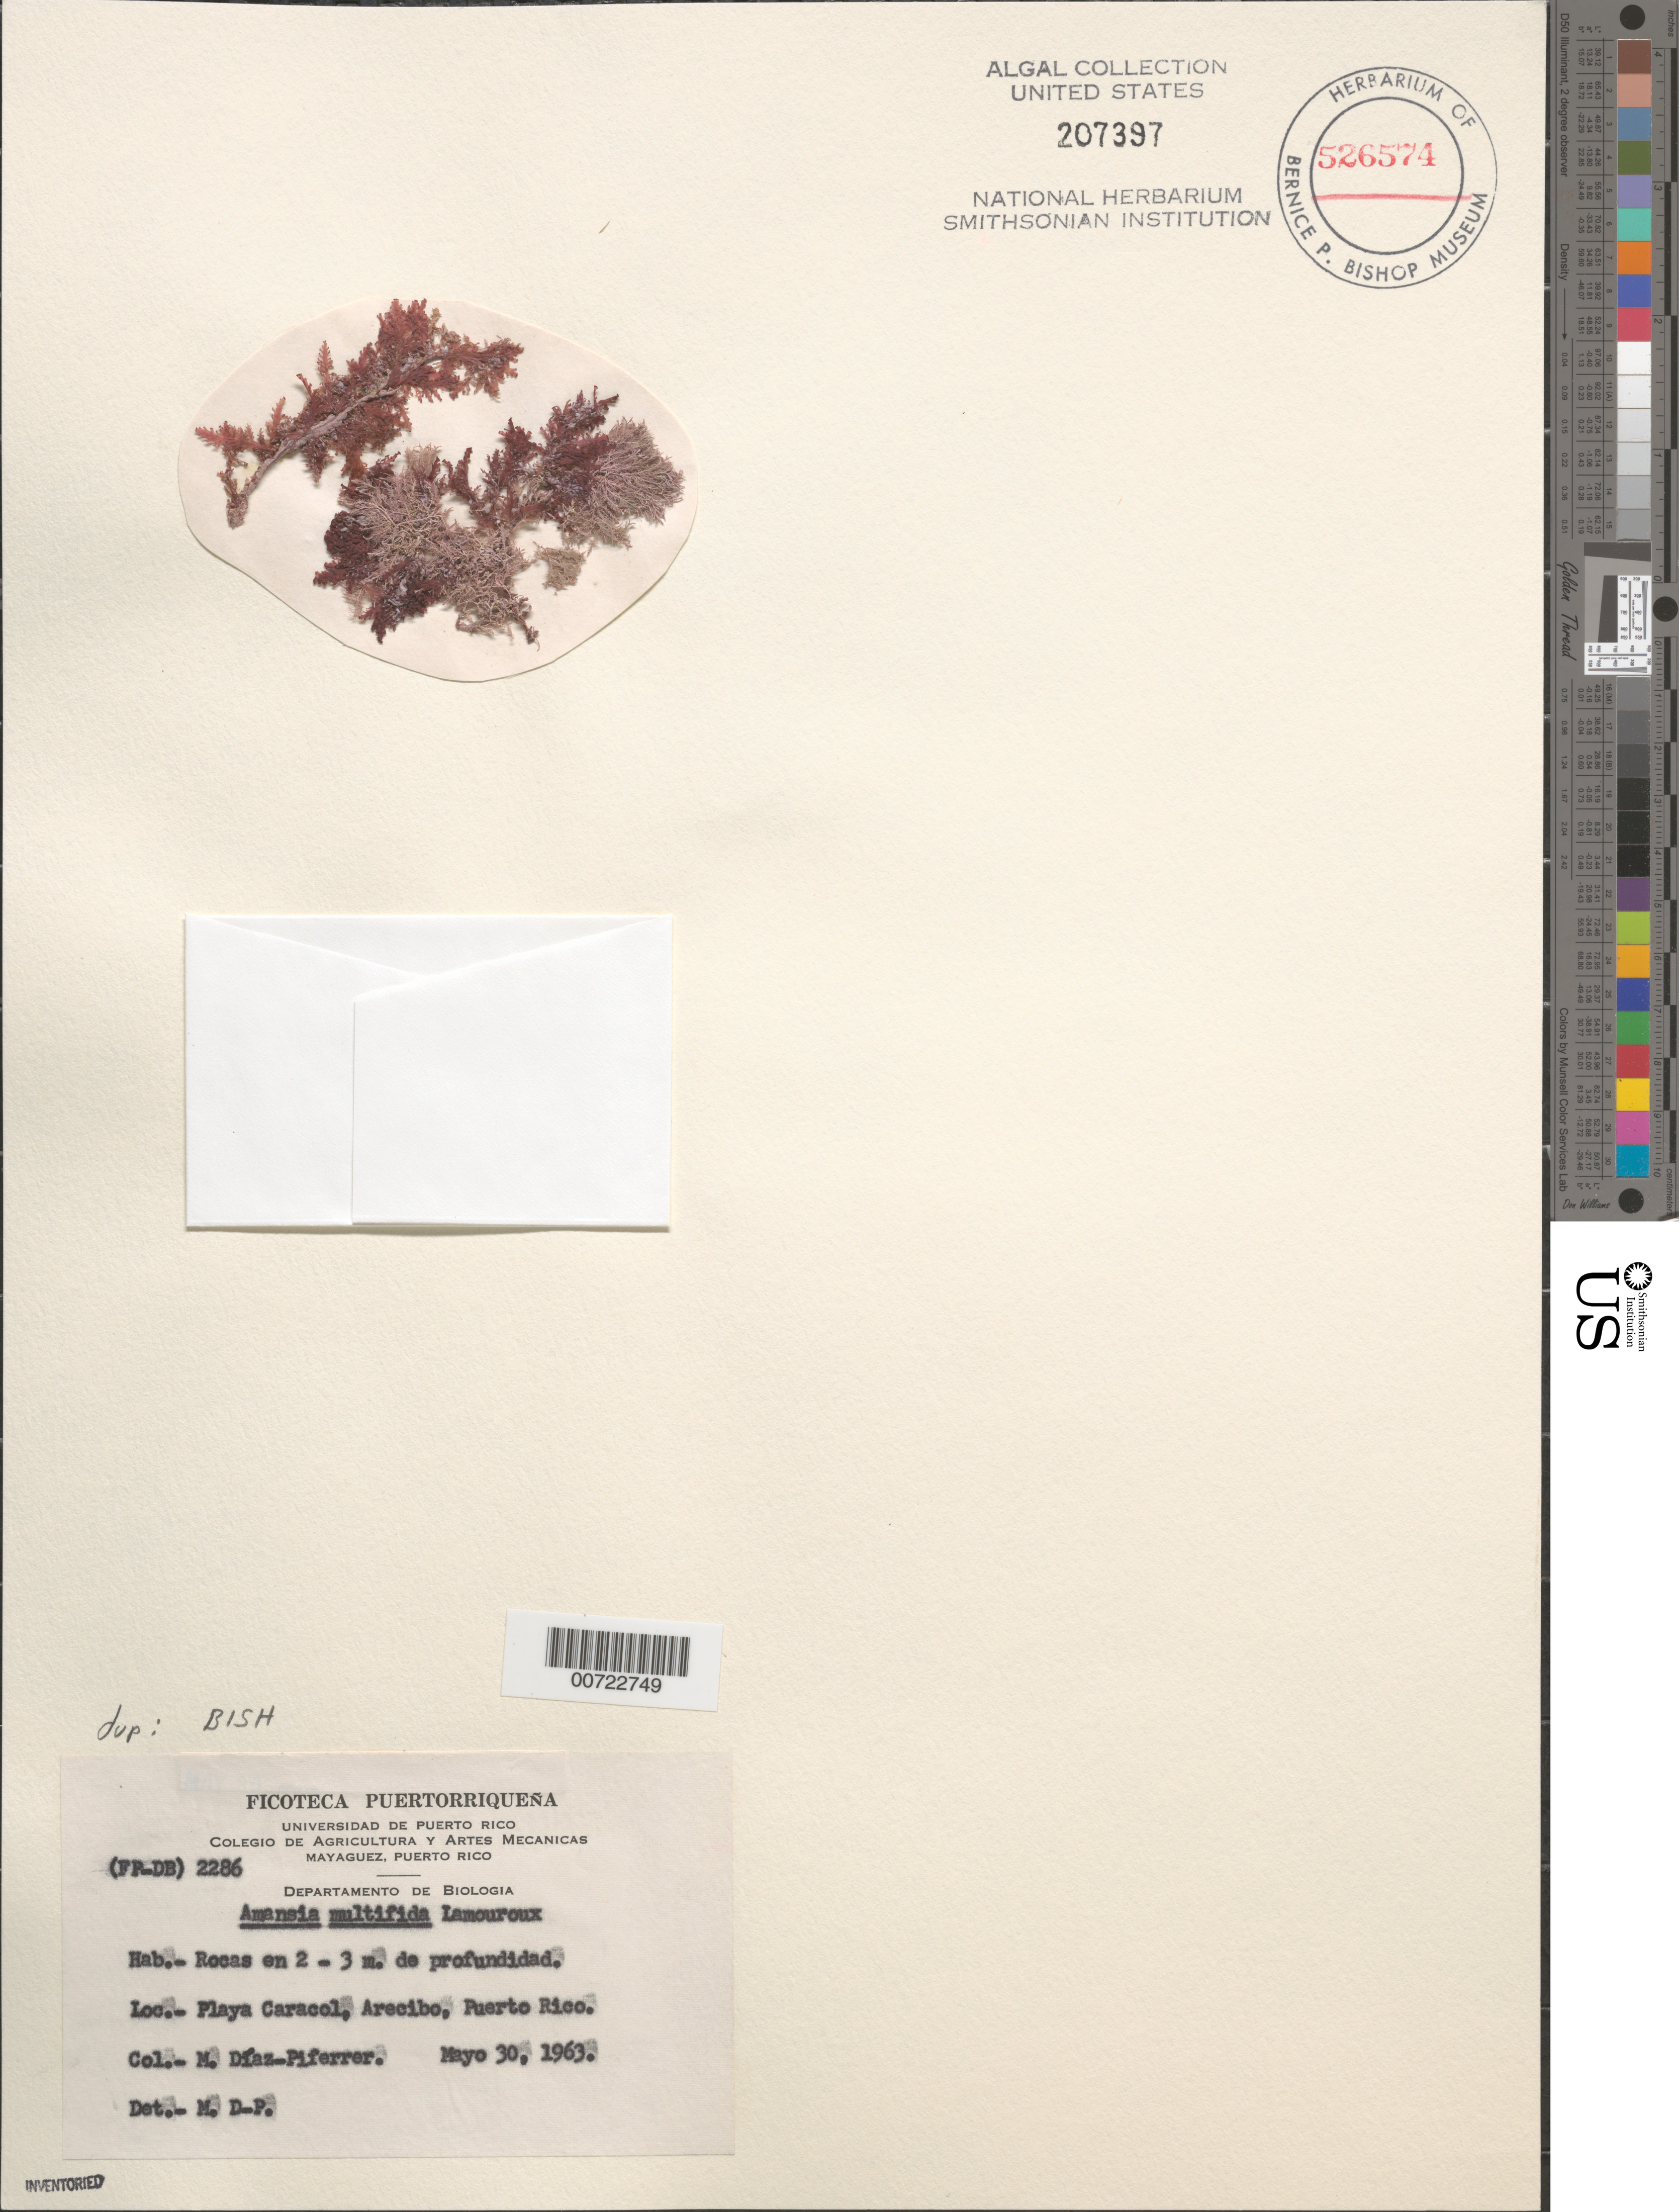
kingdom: Plantae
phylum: Rhodophyta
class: Florideophyceae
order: Ceramiales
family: Rhodomelaceae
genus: Amansia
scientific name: Amansia multifida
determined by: Diaz-Piferrer, M.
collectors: M. Diaz-Piferrer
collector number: (FP-DB) 2286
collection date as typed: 30 May 1963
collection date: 1963-05-30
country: Puerto Rico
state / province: Arecibo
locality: Playa Caracol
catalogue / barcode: US 207397